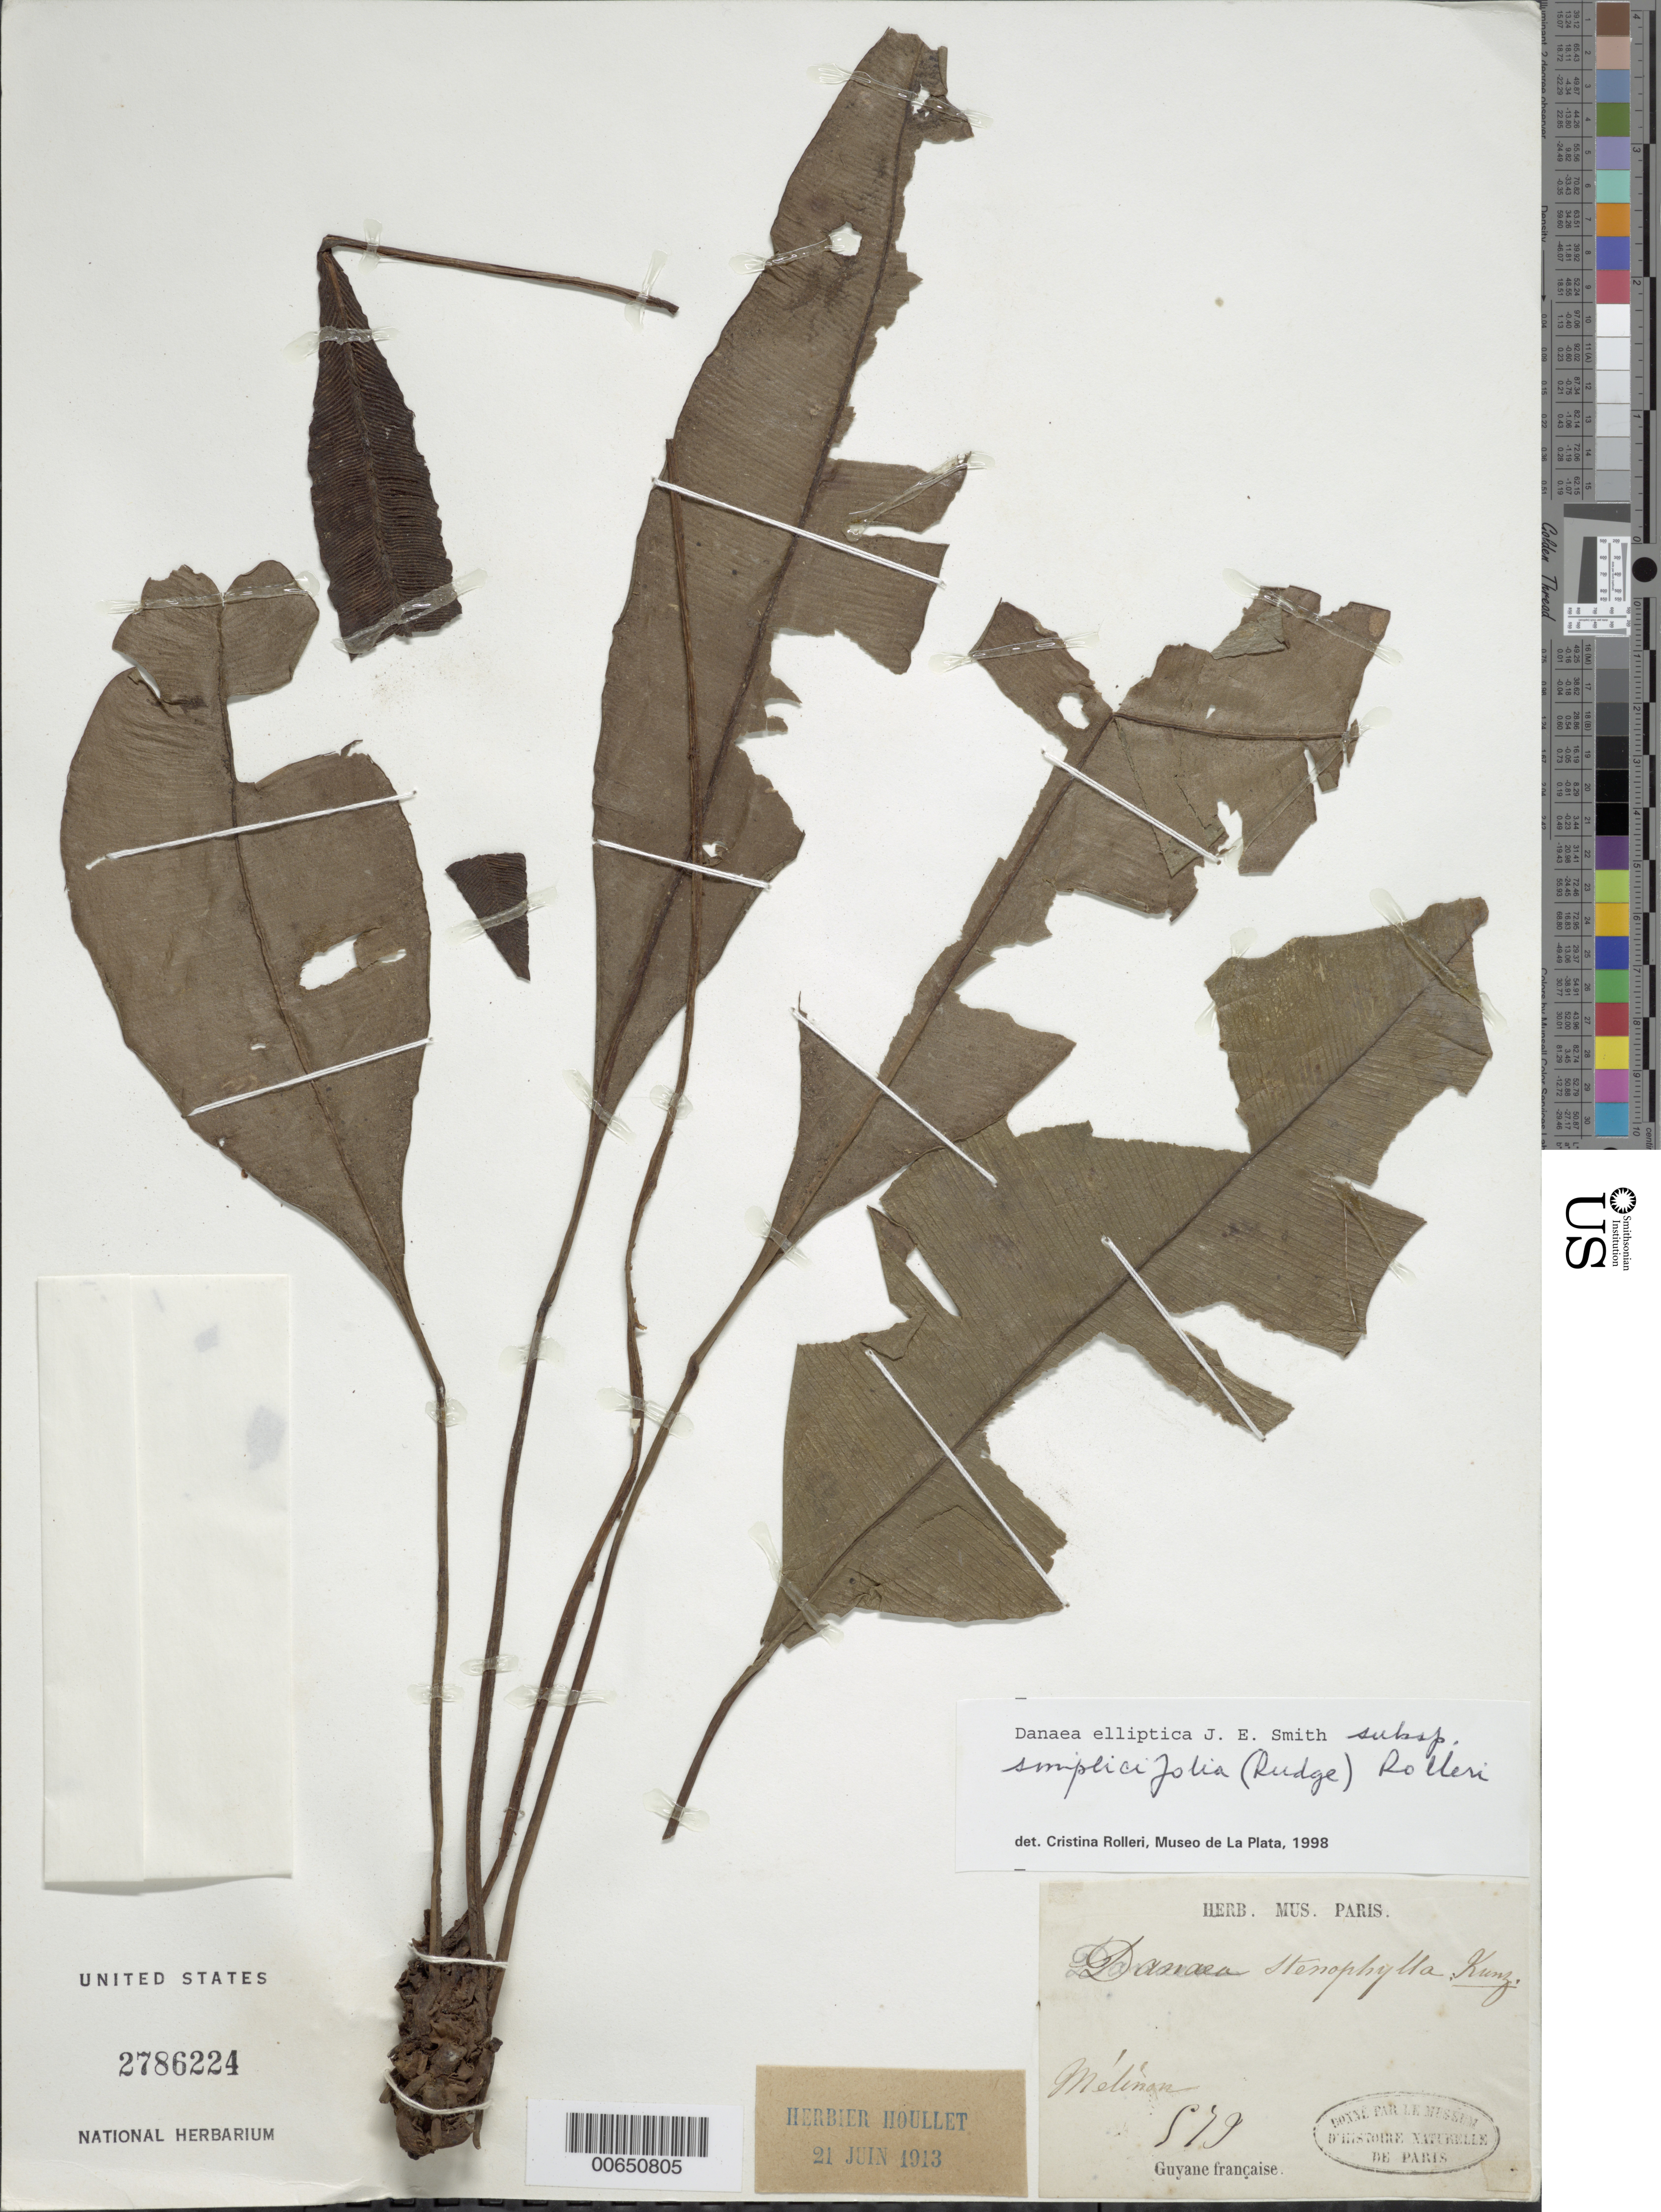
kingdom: Plantae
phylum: Tracheophyta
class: Polypodiopsida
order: Marattiales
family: Marattiaceae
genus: Danaea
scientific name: Danaea elliptica subsp. simplicifolia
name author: (Rudge) Rolleri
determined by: Rolleri, Cristina H.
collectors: E. Mélinon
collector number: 579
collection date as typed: s.d.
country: French Guiana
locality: sine loc.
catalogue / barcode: US 2786224